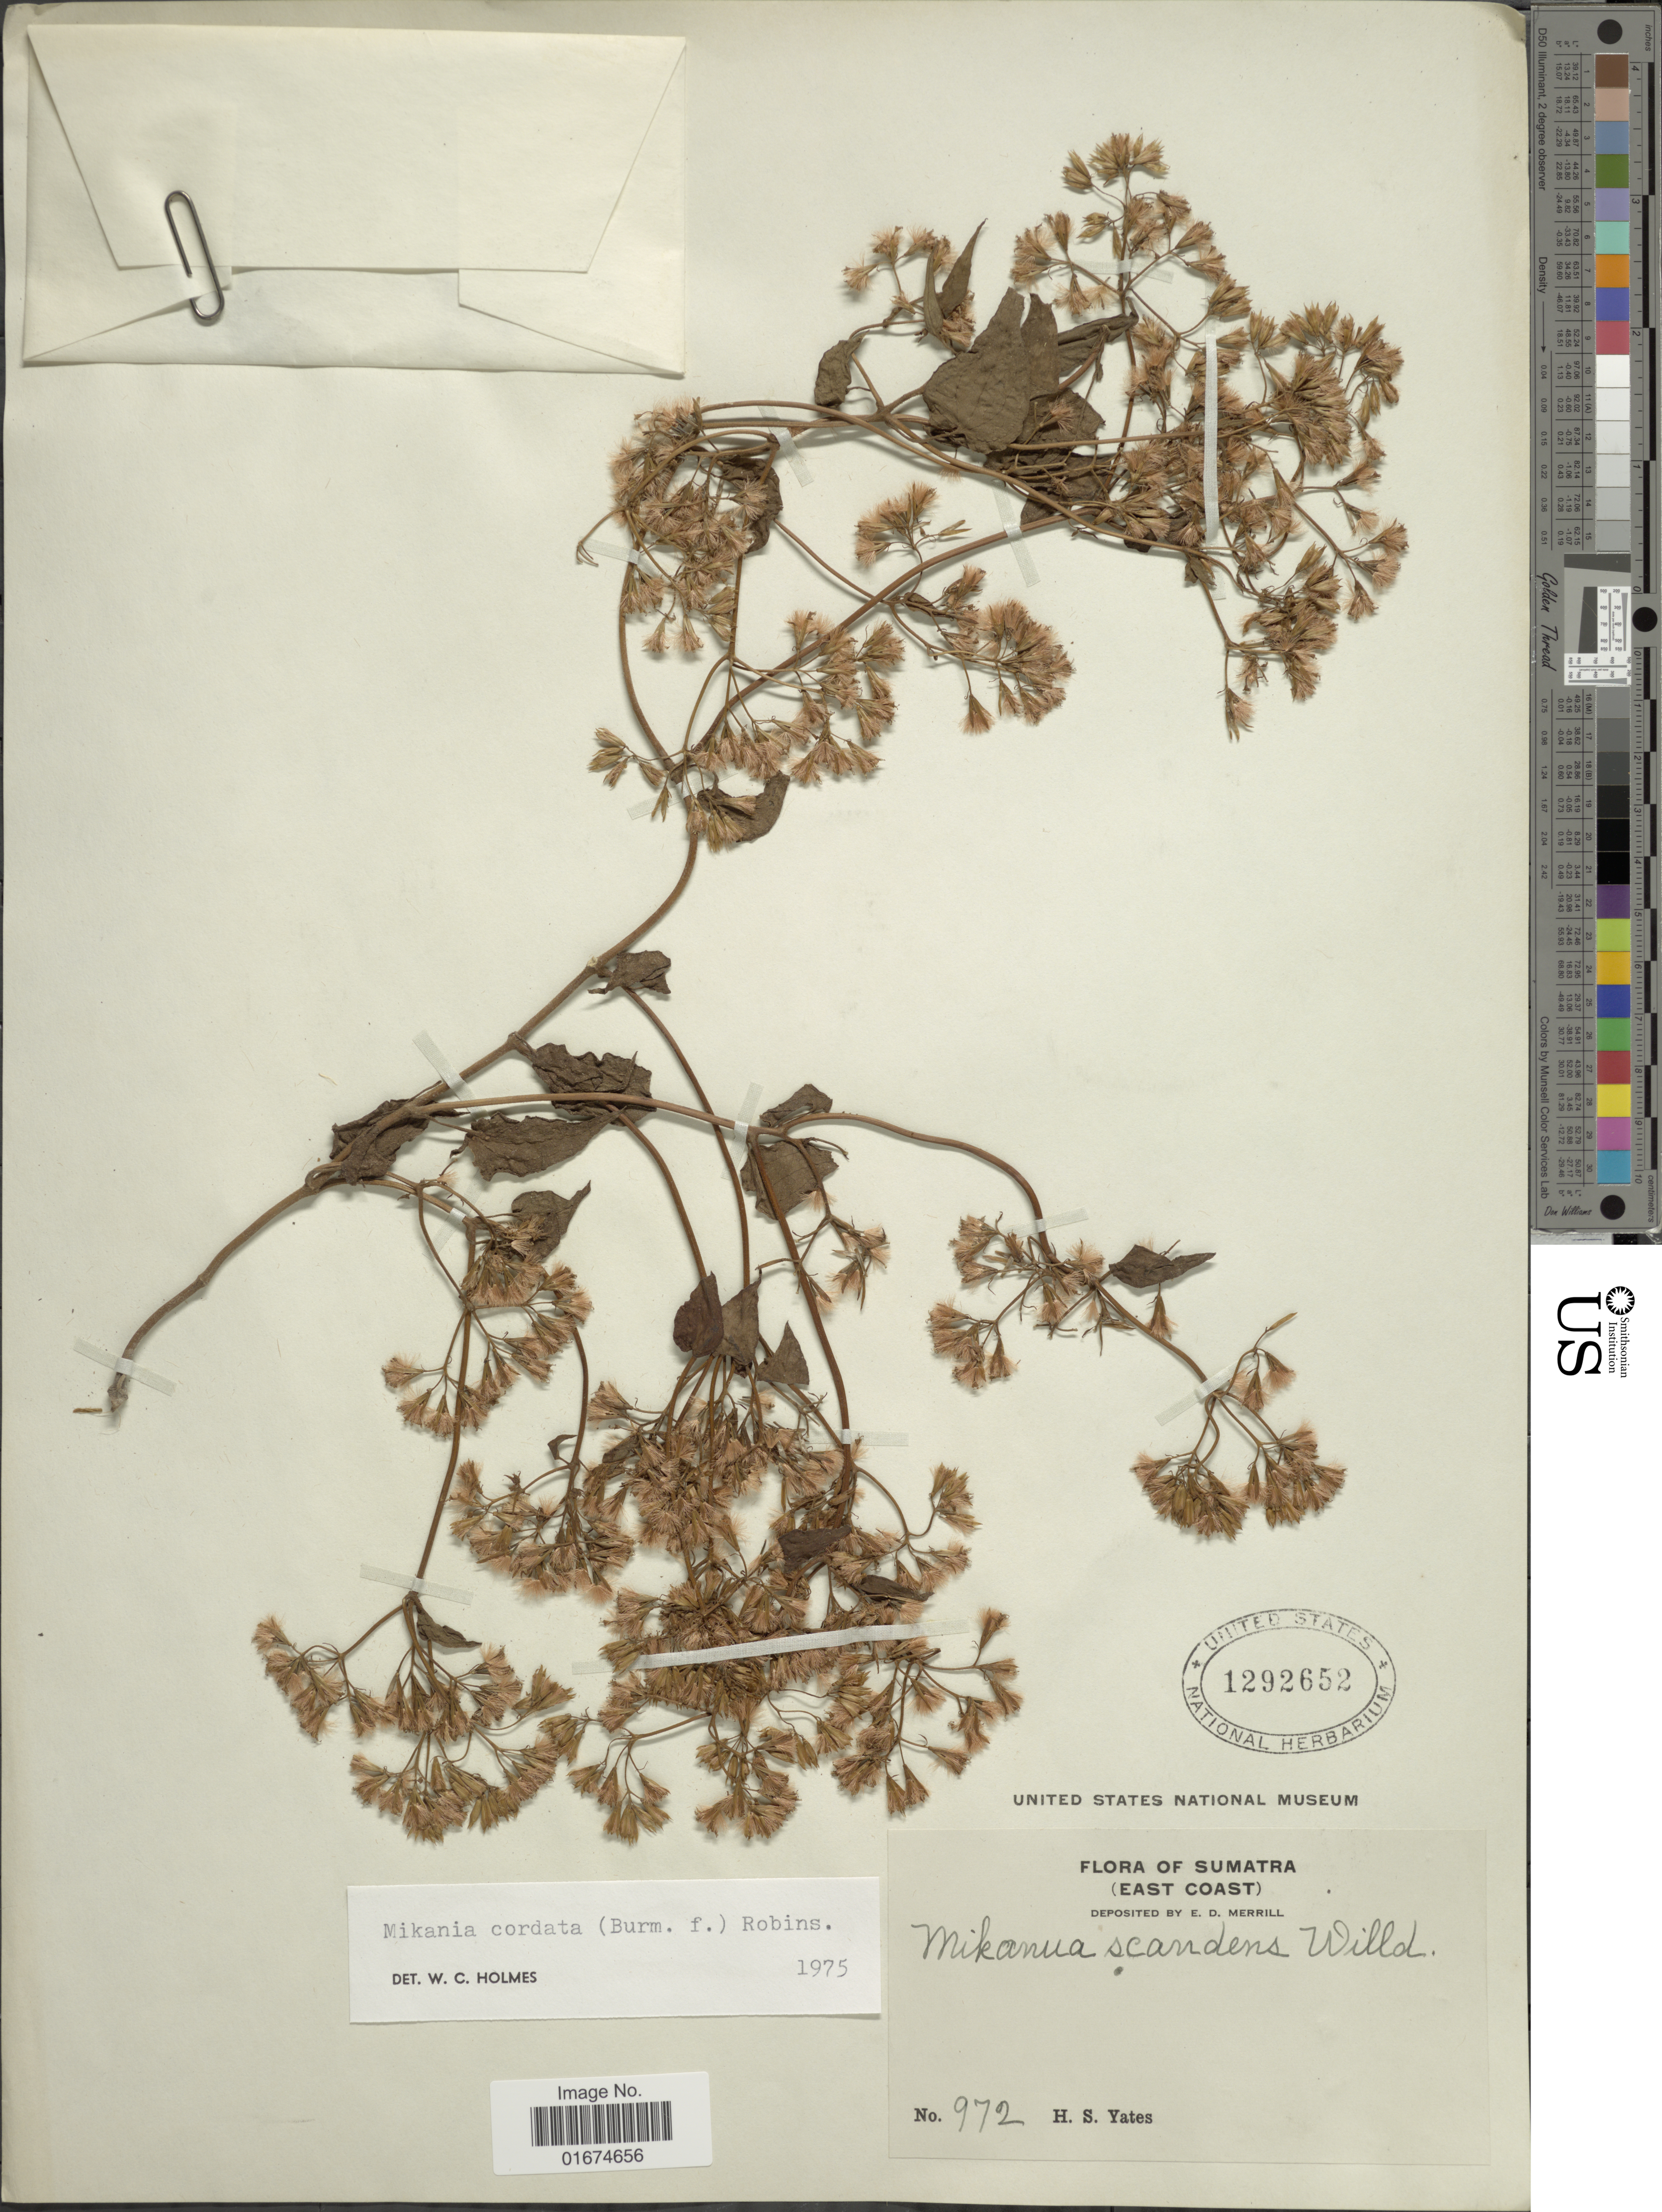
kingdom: Plantae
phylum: Tracheophyta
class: Magnoliopsida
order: Asterales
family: Asteraceae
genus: Mikania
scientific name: Mikania cordata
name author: (Burm. f.) B.L. Rob.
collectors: H. S. Yates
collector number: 972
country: Indonesia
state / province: Sumatra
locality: (East Coast)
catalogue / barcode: US 1292652